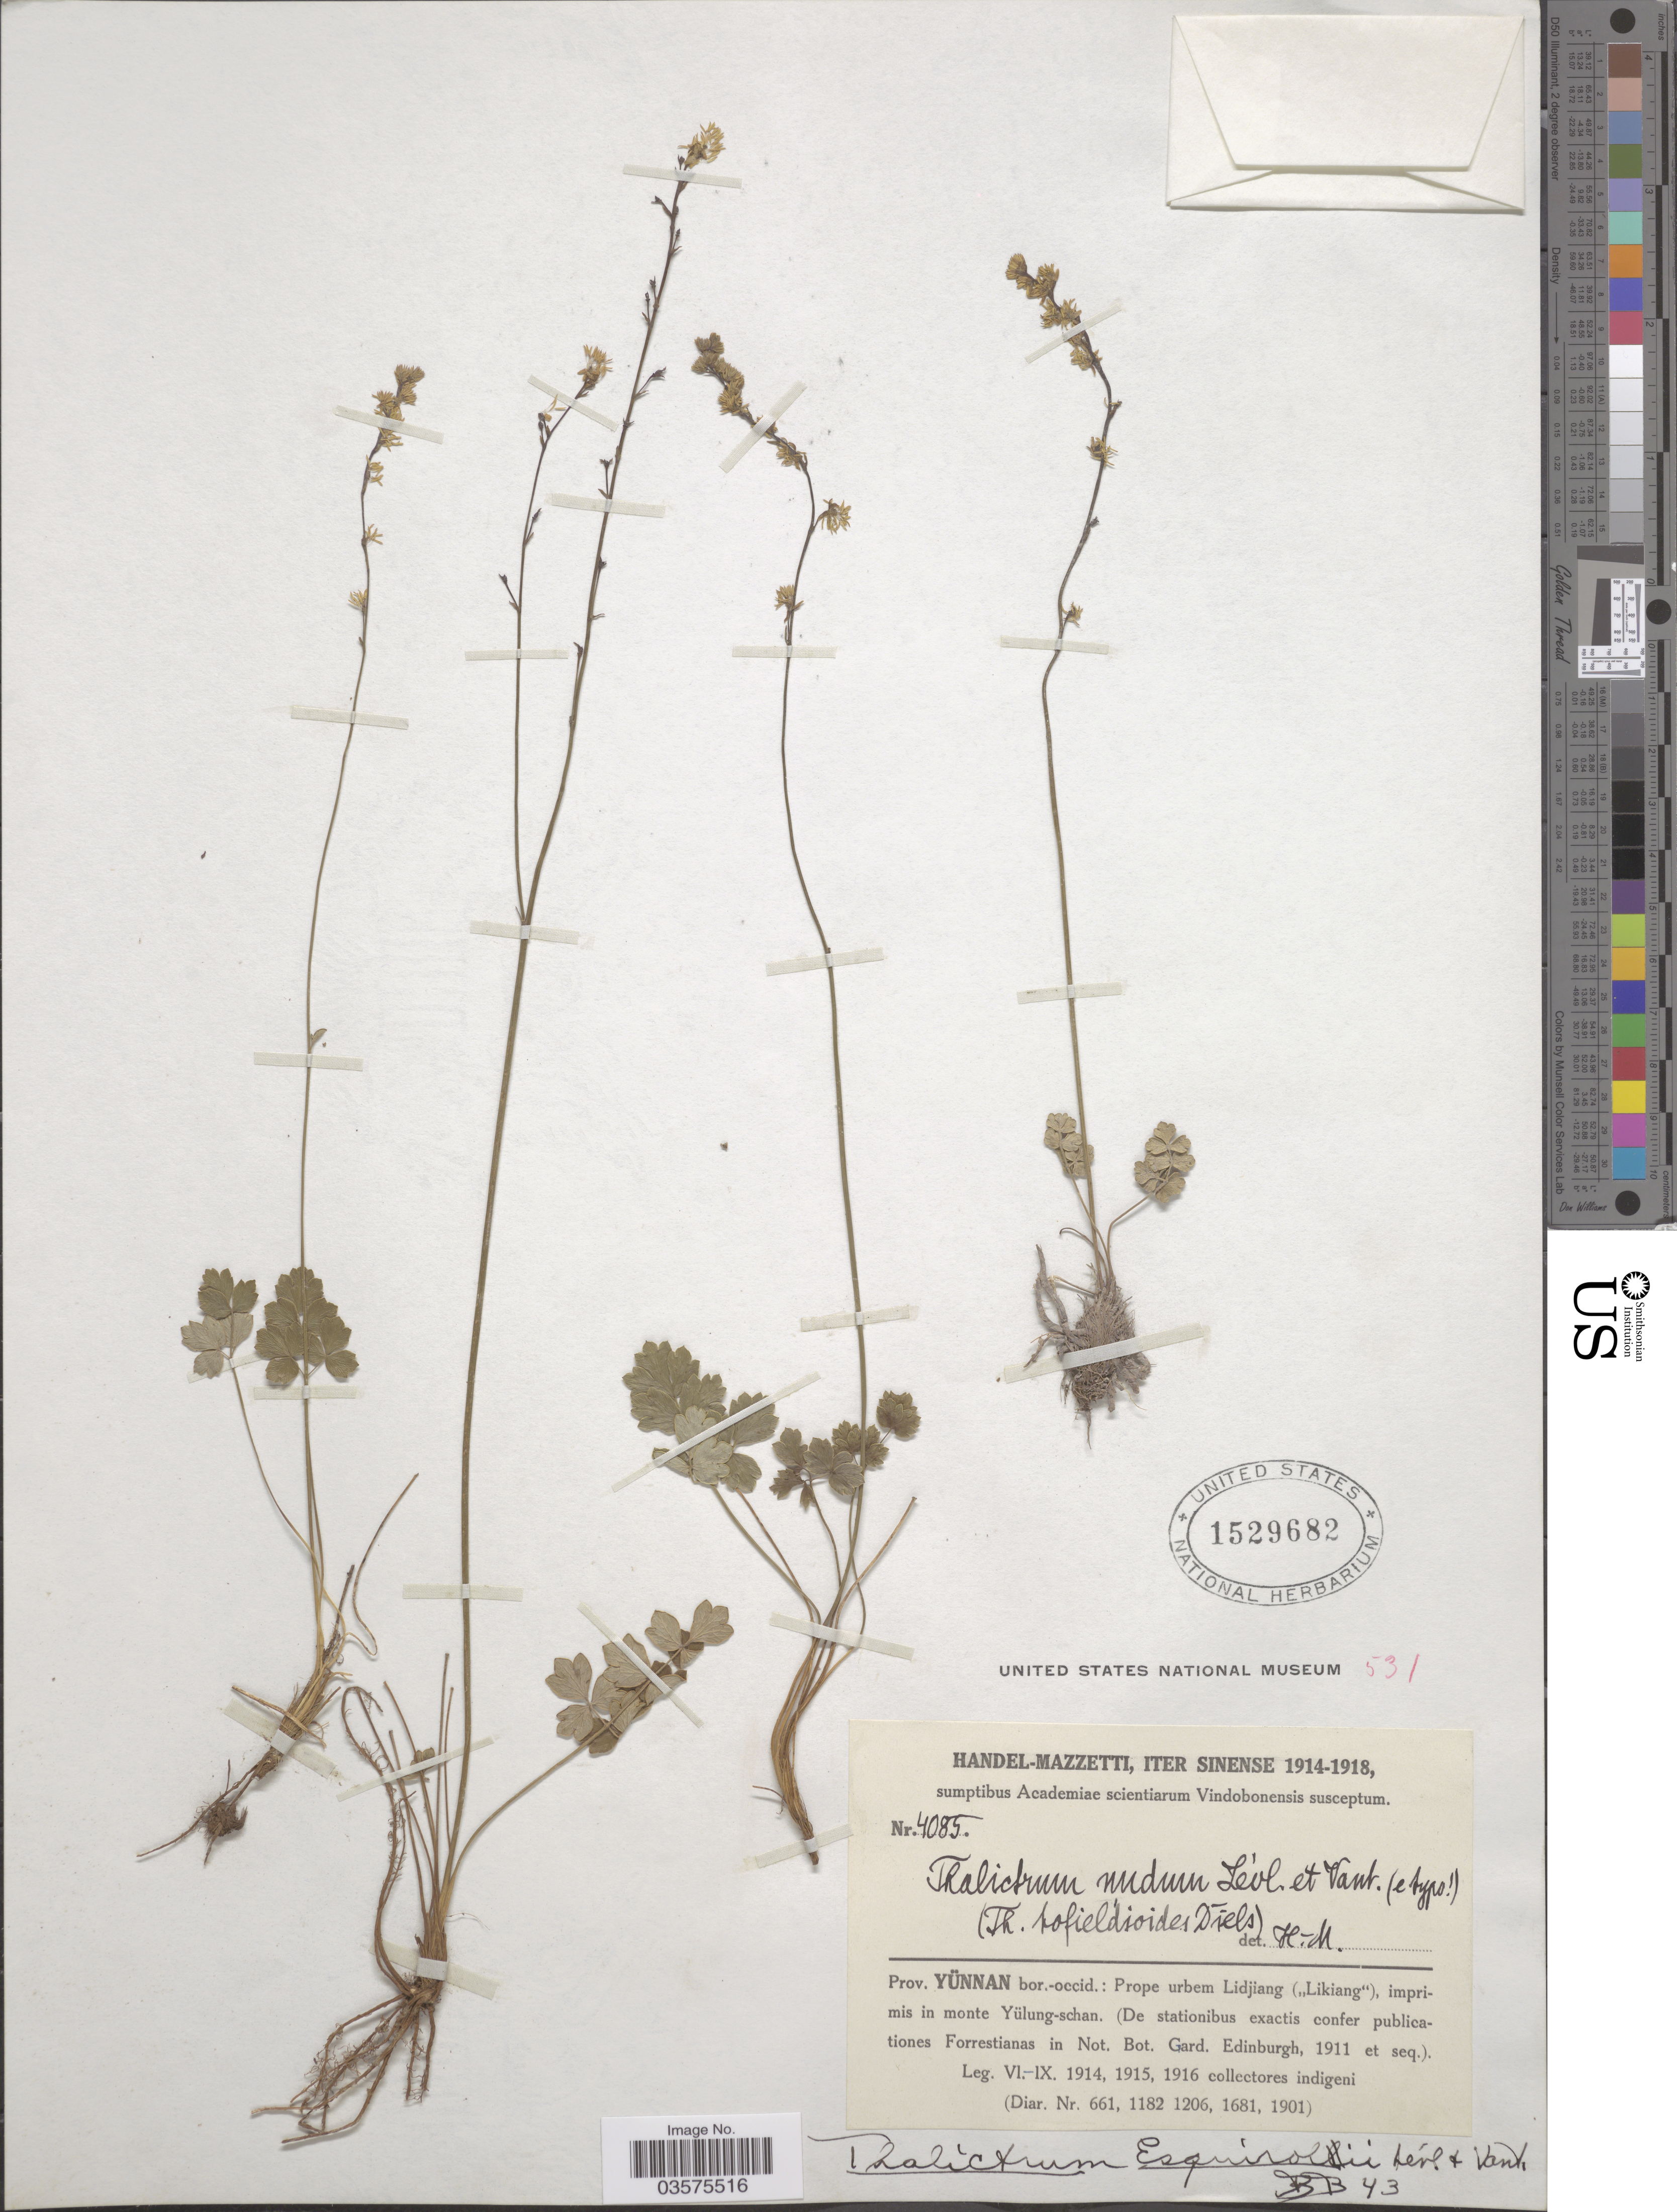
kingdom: Plantae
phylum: Tracheophyta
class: Magnoliopsida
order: Ranunculales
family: Ranunculaceae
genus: Thalictrum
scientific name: Thalictrum nudum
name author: H. Lév. & Vaniot ex Hand.-Mazz.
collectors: Handel-Mazzetti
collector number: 4085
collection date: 1914-06/1916-09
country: China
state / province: Yunnan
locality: Prov. Yünnan bor.-occid.: Prope urbem Lidjiang ("Likiang"), imprimis in monte Yülung-schan.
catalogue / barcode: US 1529682